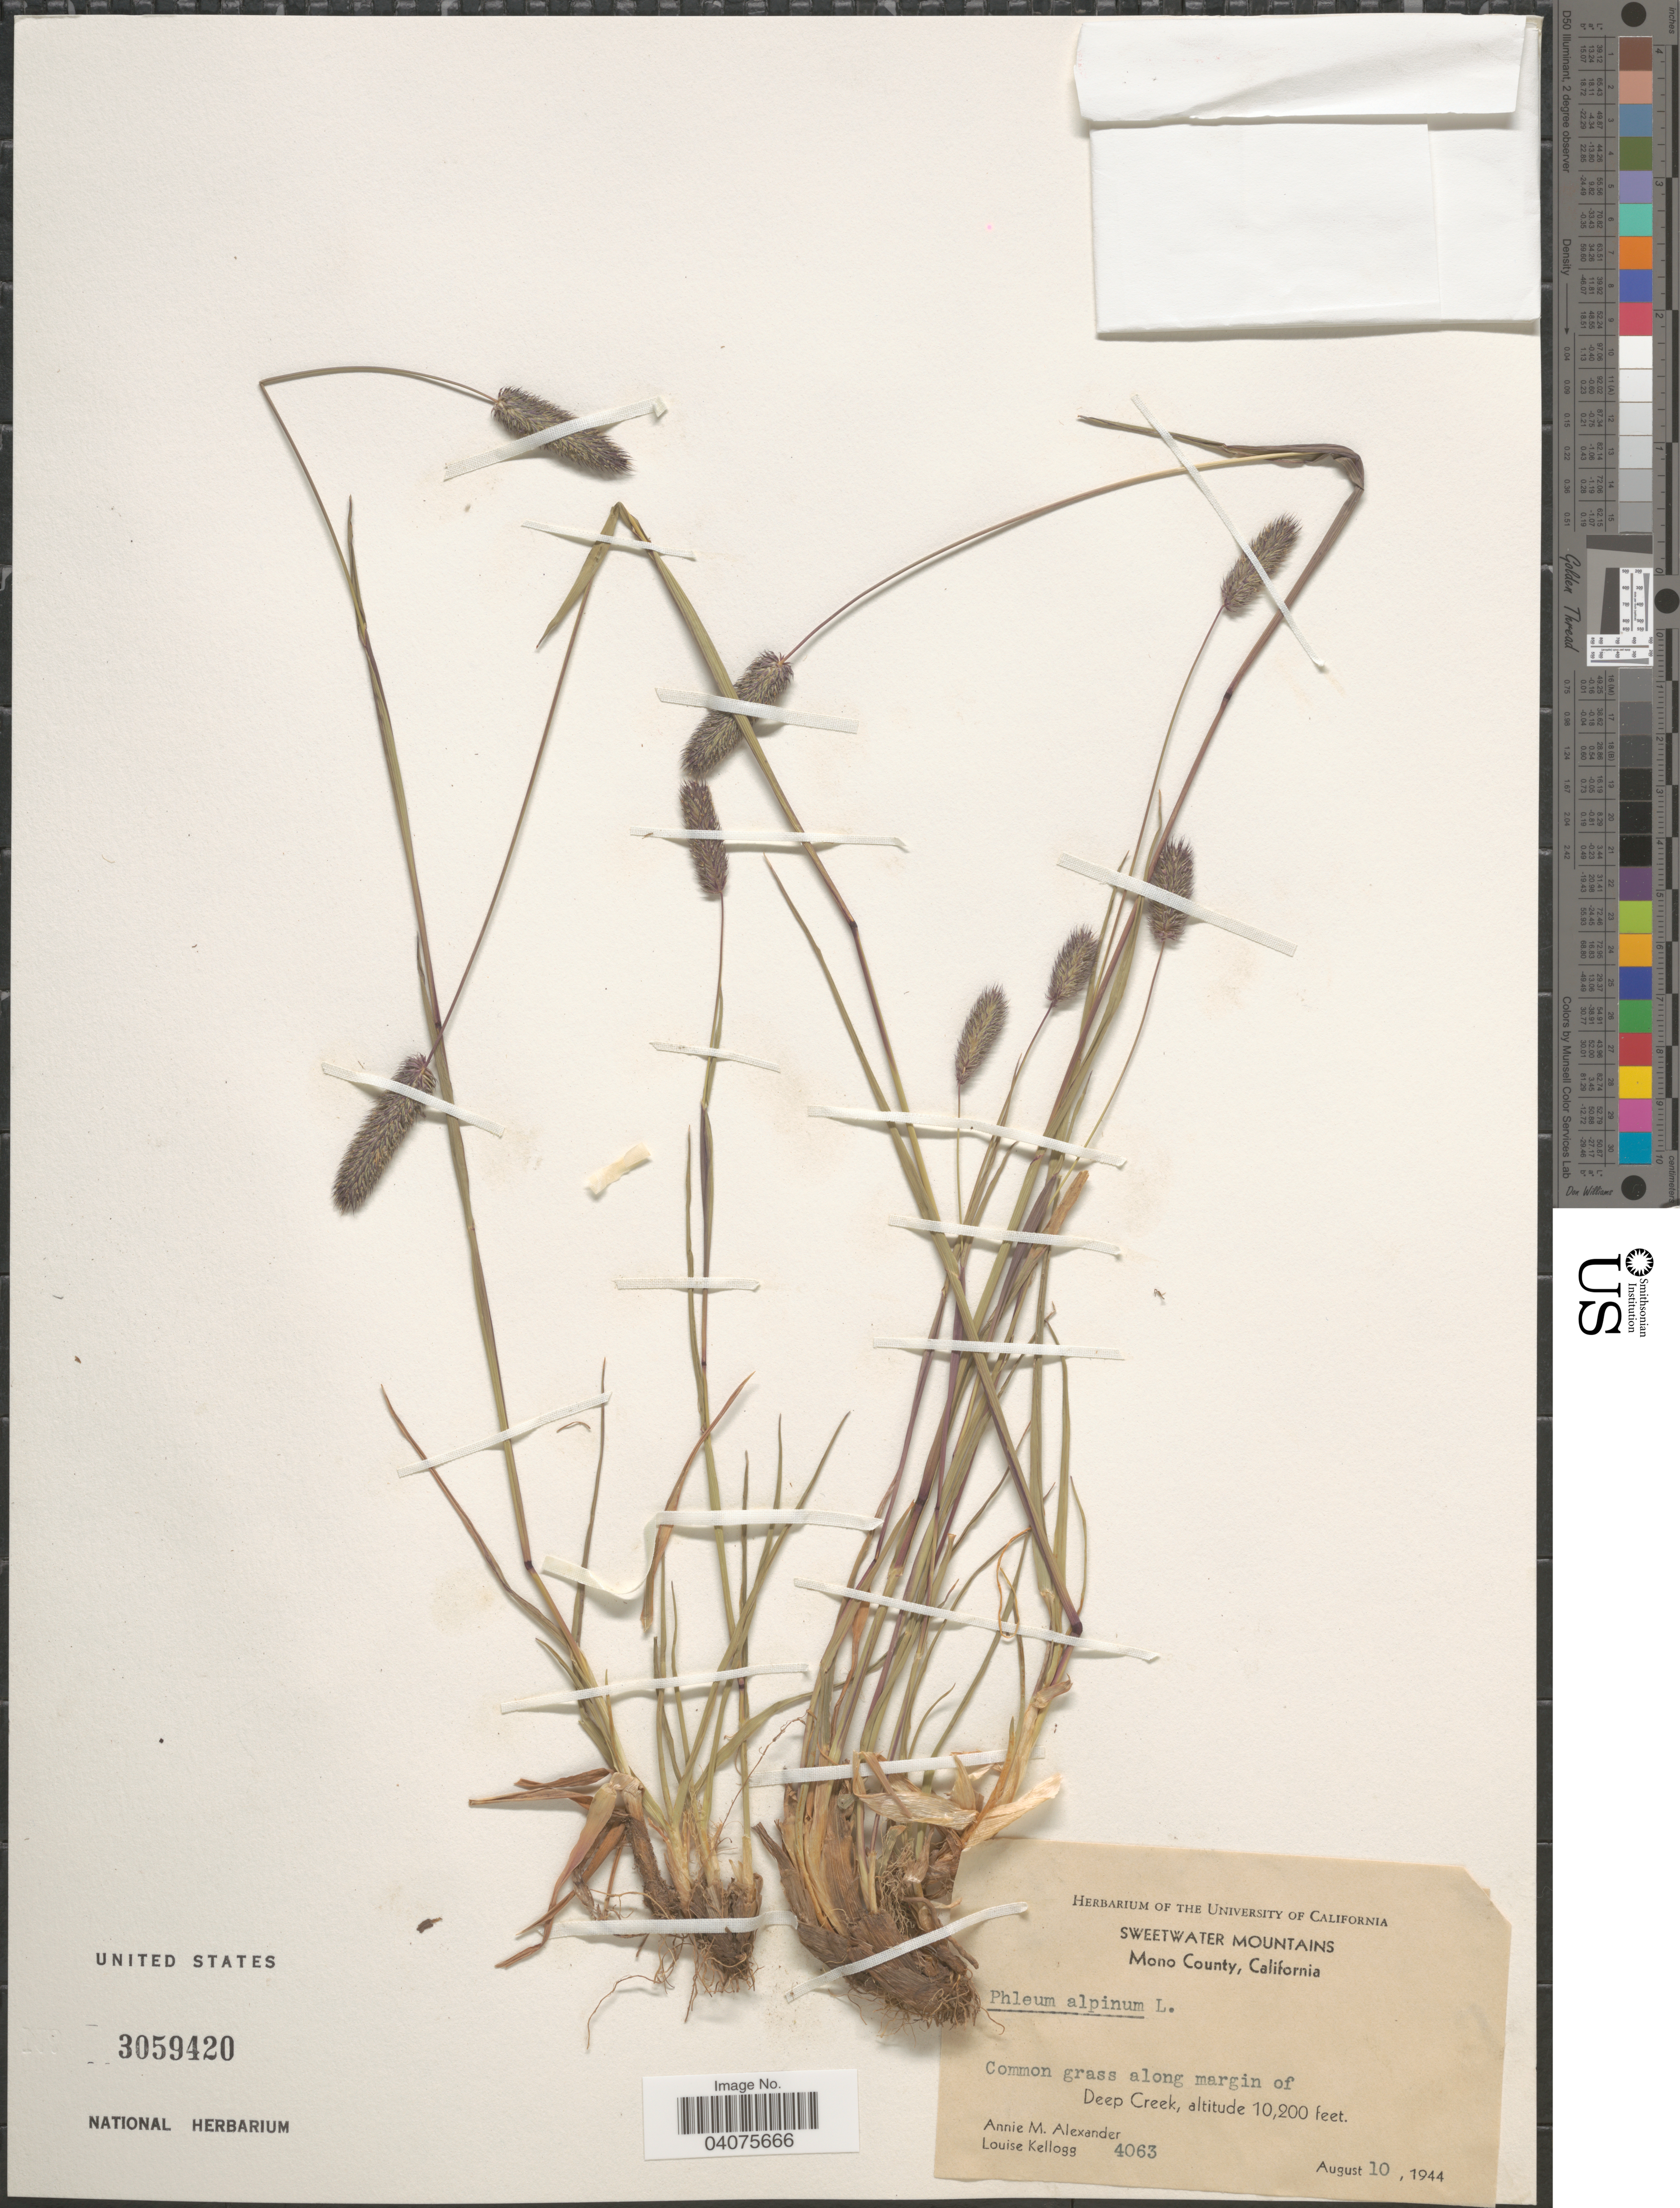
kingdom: Plantae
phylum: Tracheophyta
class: Liliopsida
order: Poales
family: Poaceae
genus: Phleum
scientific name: Phleum alpinum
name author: L.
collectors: A. M. Alexander & L. Kellogg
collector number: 4063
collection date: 1944-08-10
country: United States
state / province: California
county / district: Mono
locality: Sweetwater Mountains. Mono County. Deep Creek.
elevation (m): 3109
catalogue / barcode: US 3059420